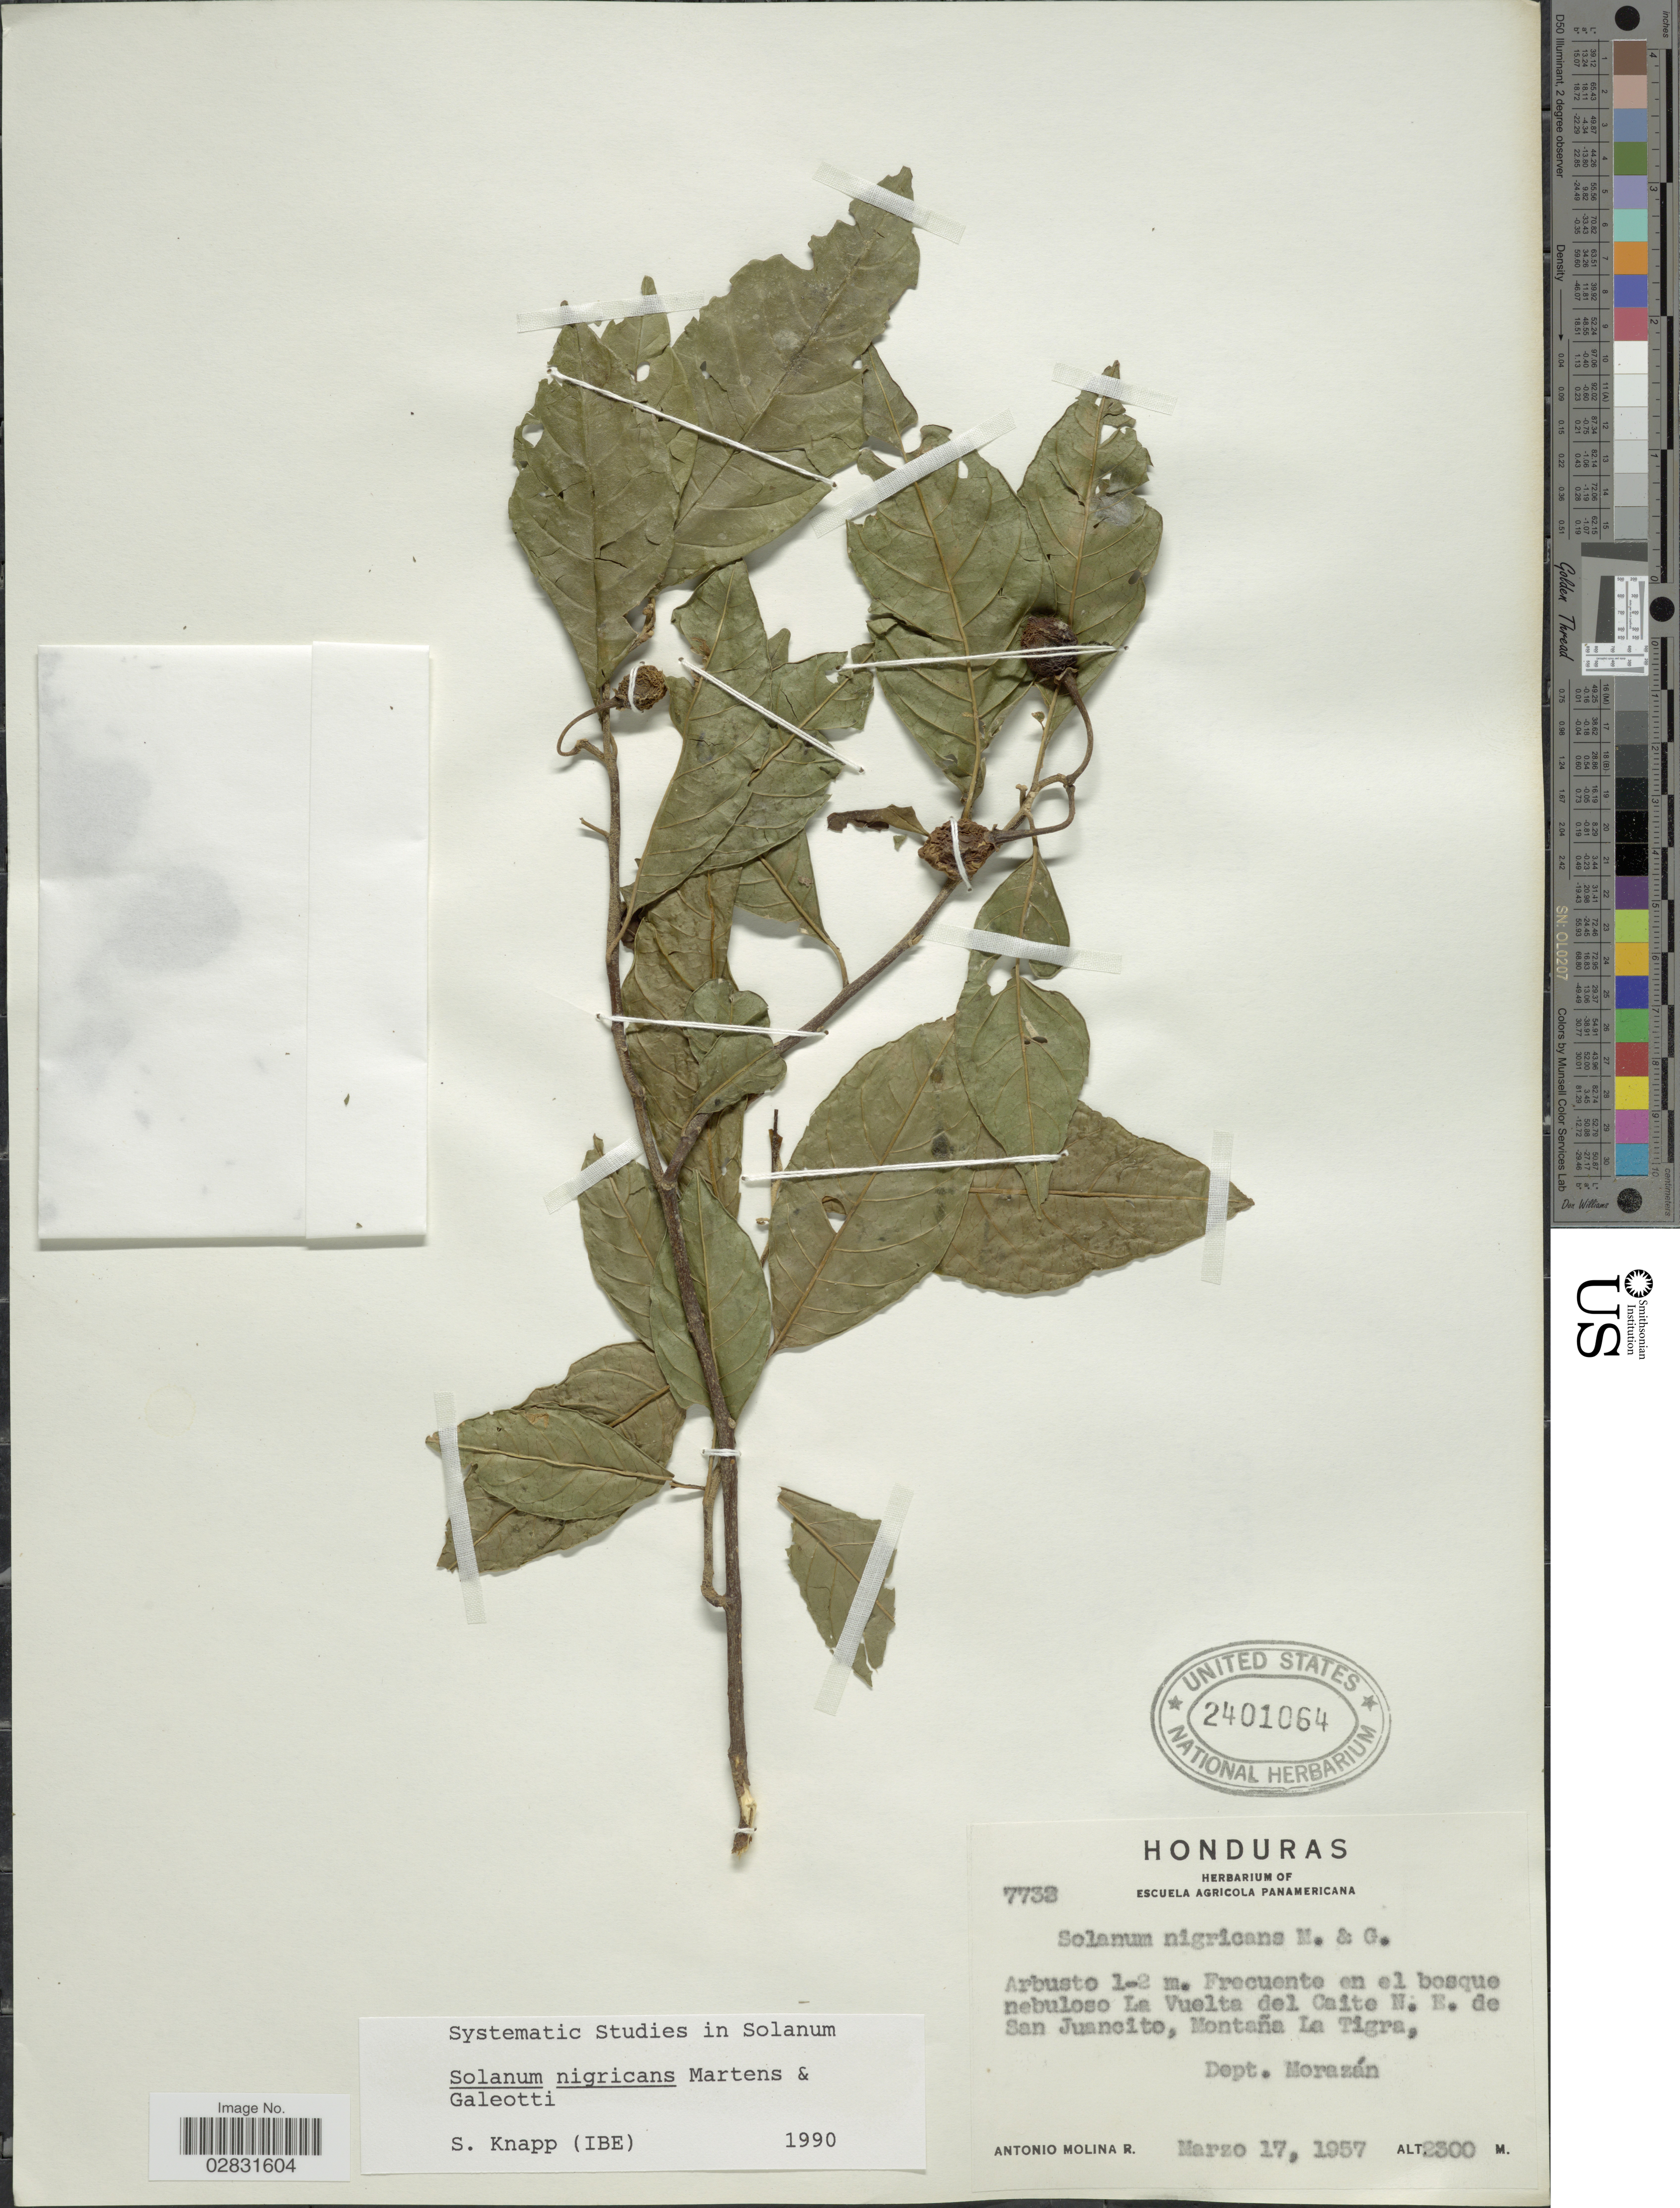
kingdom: Plantae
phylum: Tracheophyta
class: Magnoliopsida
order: Solanales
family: Solanaceae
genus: Solanum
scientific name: Solanum nigricans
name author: M. Martens & Galeotti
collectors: A. Molina R.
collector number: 7733*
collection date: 1957-03-17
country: Honduras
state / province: Fco. Morazán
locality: Frecuente en el bosque nebuloso La Vuelta del Caite N. E. de San Juancito, Montaña La Tigra, Dept. Morazán.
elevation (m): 2300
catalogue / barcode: US 2401064